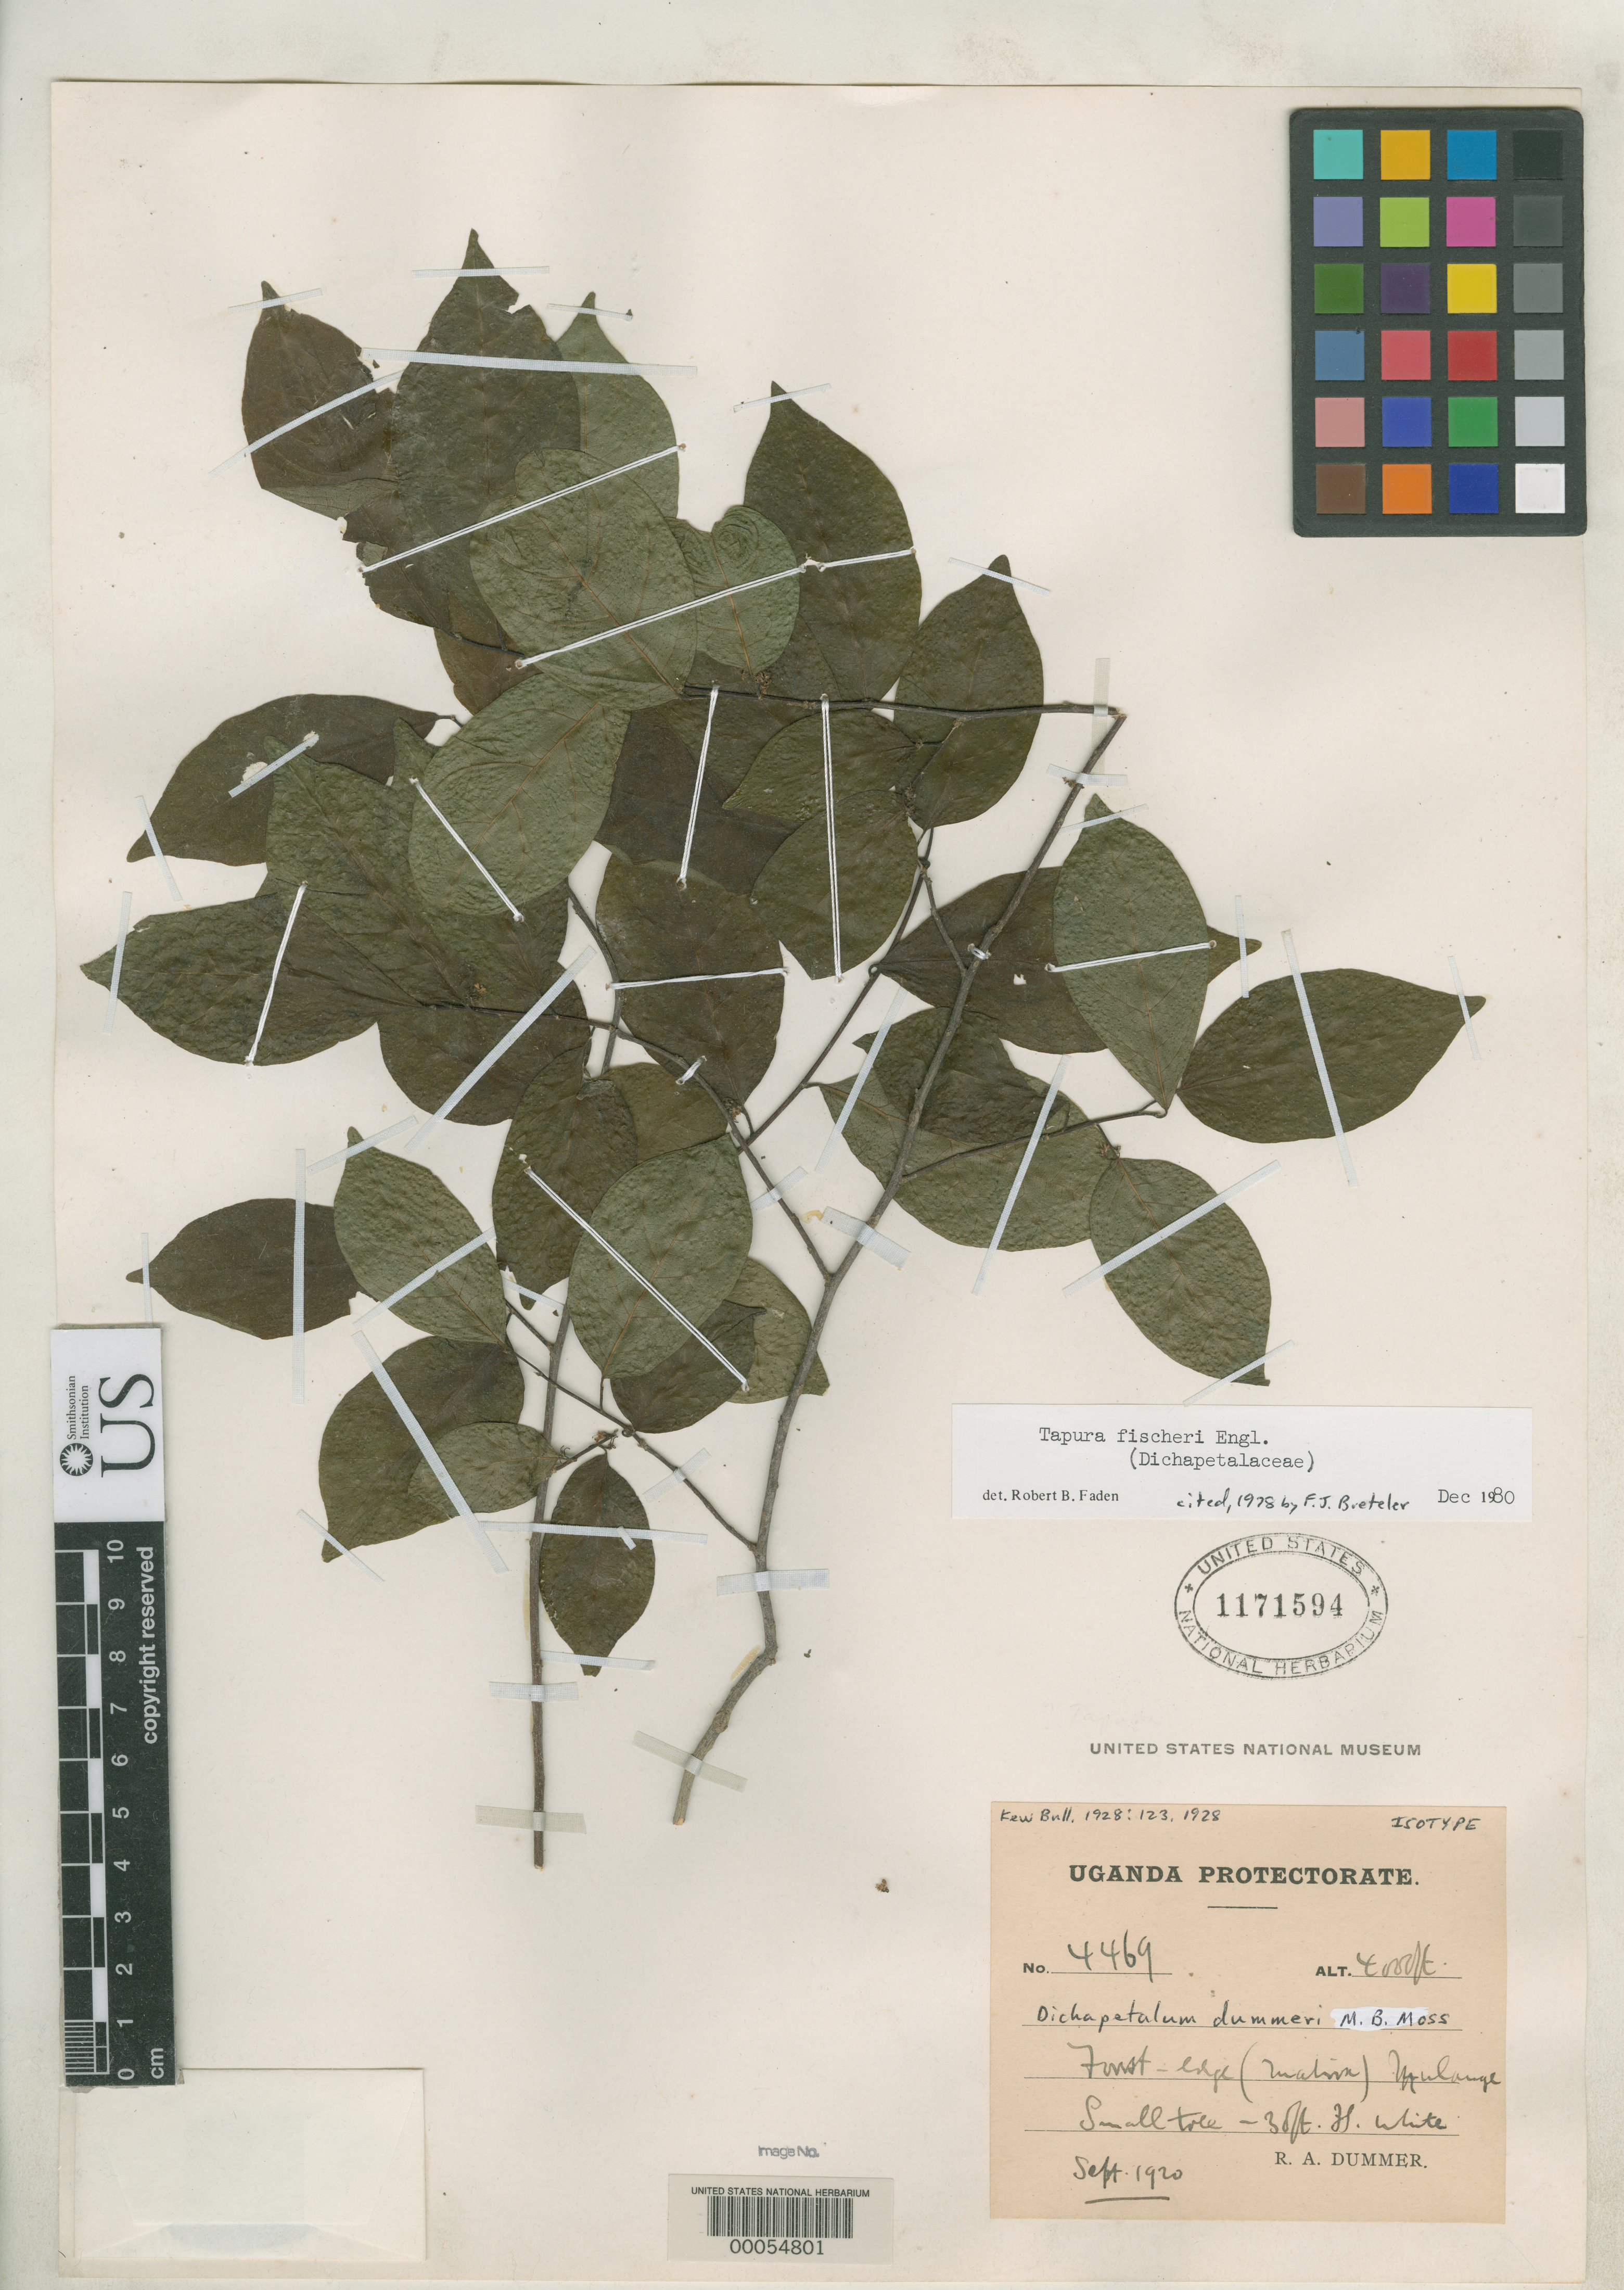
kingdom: Plantae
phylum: Tracheophyta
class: Magnoliopsida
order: Malpighiales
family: Dichapetalaceae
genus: Dichapetalum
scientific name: Dichapetalum dummeri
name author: Moss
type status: Isotype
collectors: R. Dümmer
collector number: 4469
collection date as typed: Sep 1920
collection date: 1920-09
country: Uganda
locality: Mabira, forest edge at Mulange.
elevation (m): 1219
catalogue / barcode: US 117594